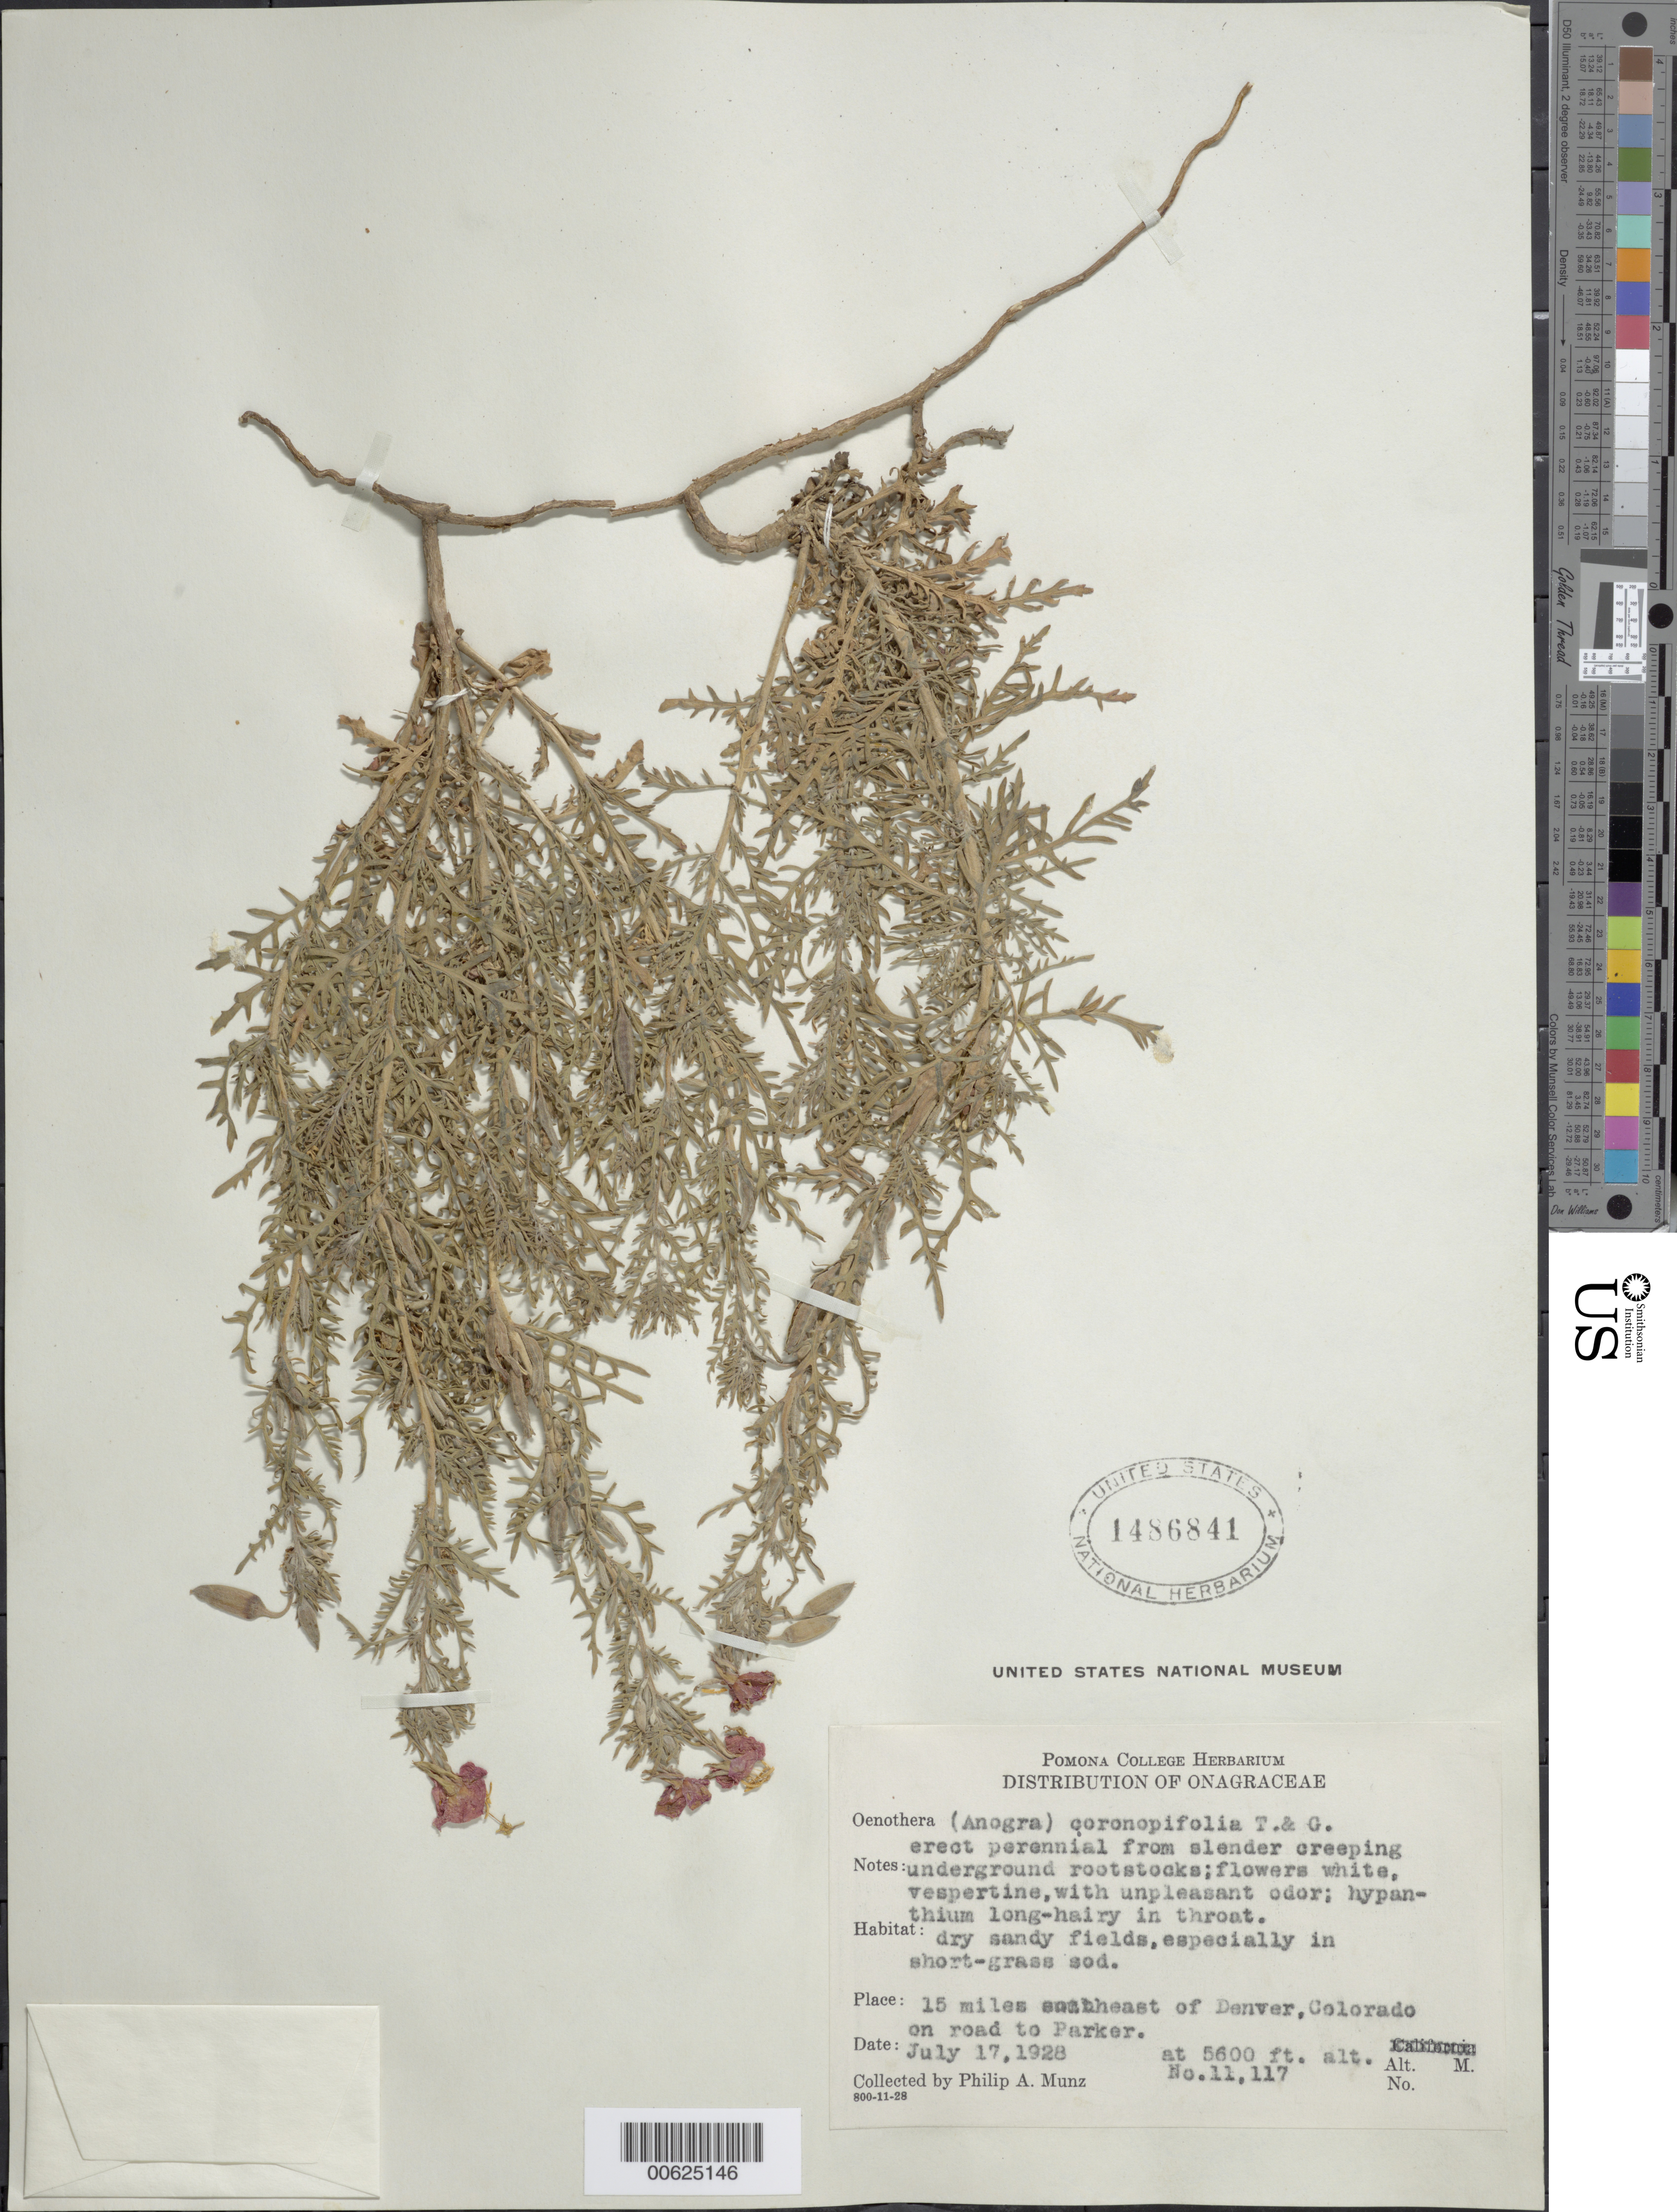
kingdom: Plantae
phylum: Tracheophyta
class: Magnoliopsida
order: Myrtales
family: Onagraceae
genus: Oenothera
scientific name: Oenothera coronopifolia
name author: Torr. & A. Gray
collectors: P. A. Munz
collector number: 11117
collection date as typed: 17 Jul 1928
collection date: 1928-07-17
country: United States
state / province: Colorado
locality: SE of Denver, road to Parker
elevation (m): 1707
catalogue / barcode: US 1486841